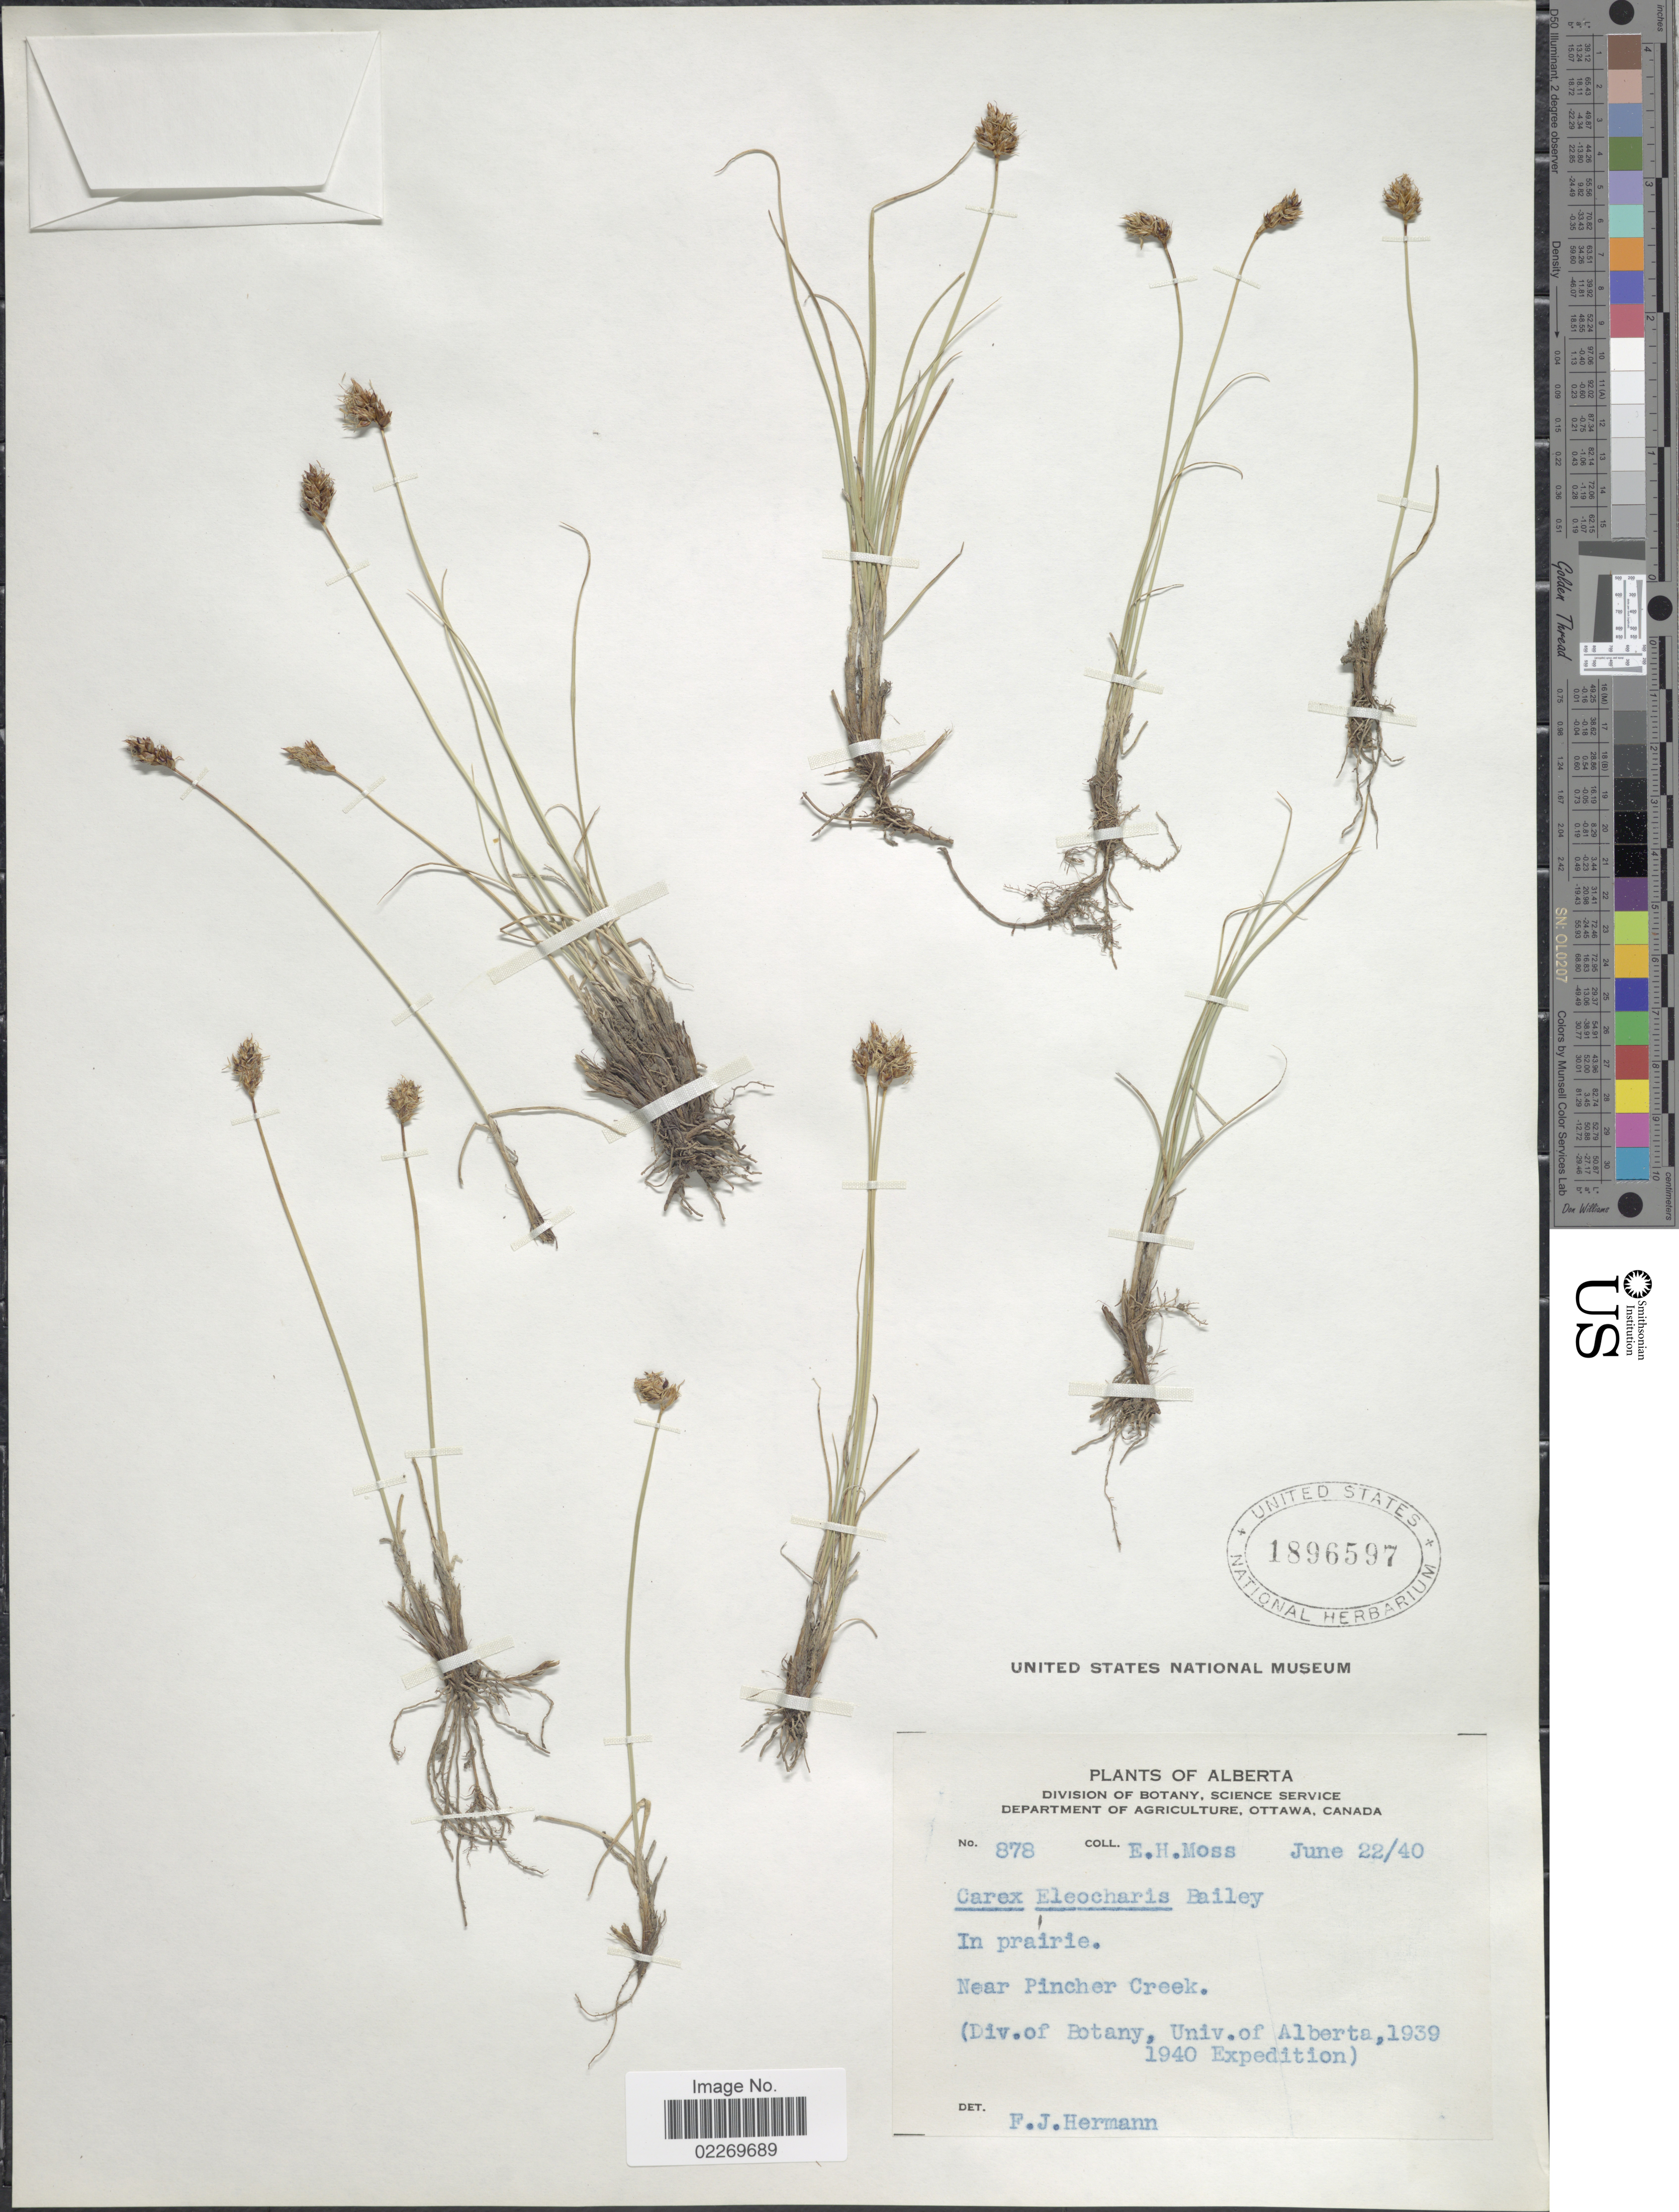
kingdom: Plantae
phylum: Tracheophyta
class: Liliopsida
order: Poales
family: Cyperaceae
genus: Carex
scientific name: Carex eleocharis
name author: L.H. Bailey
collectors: E. Moss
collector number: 878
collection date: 1940-06-22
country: Canada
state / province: Alberta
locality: Near Pincher Creek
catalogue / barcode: US 1896597